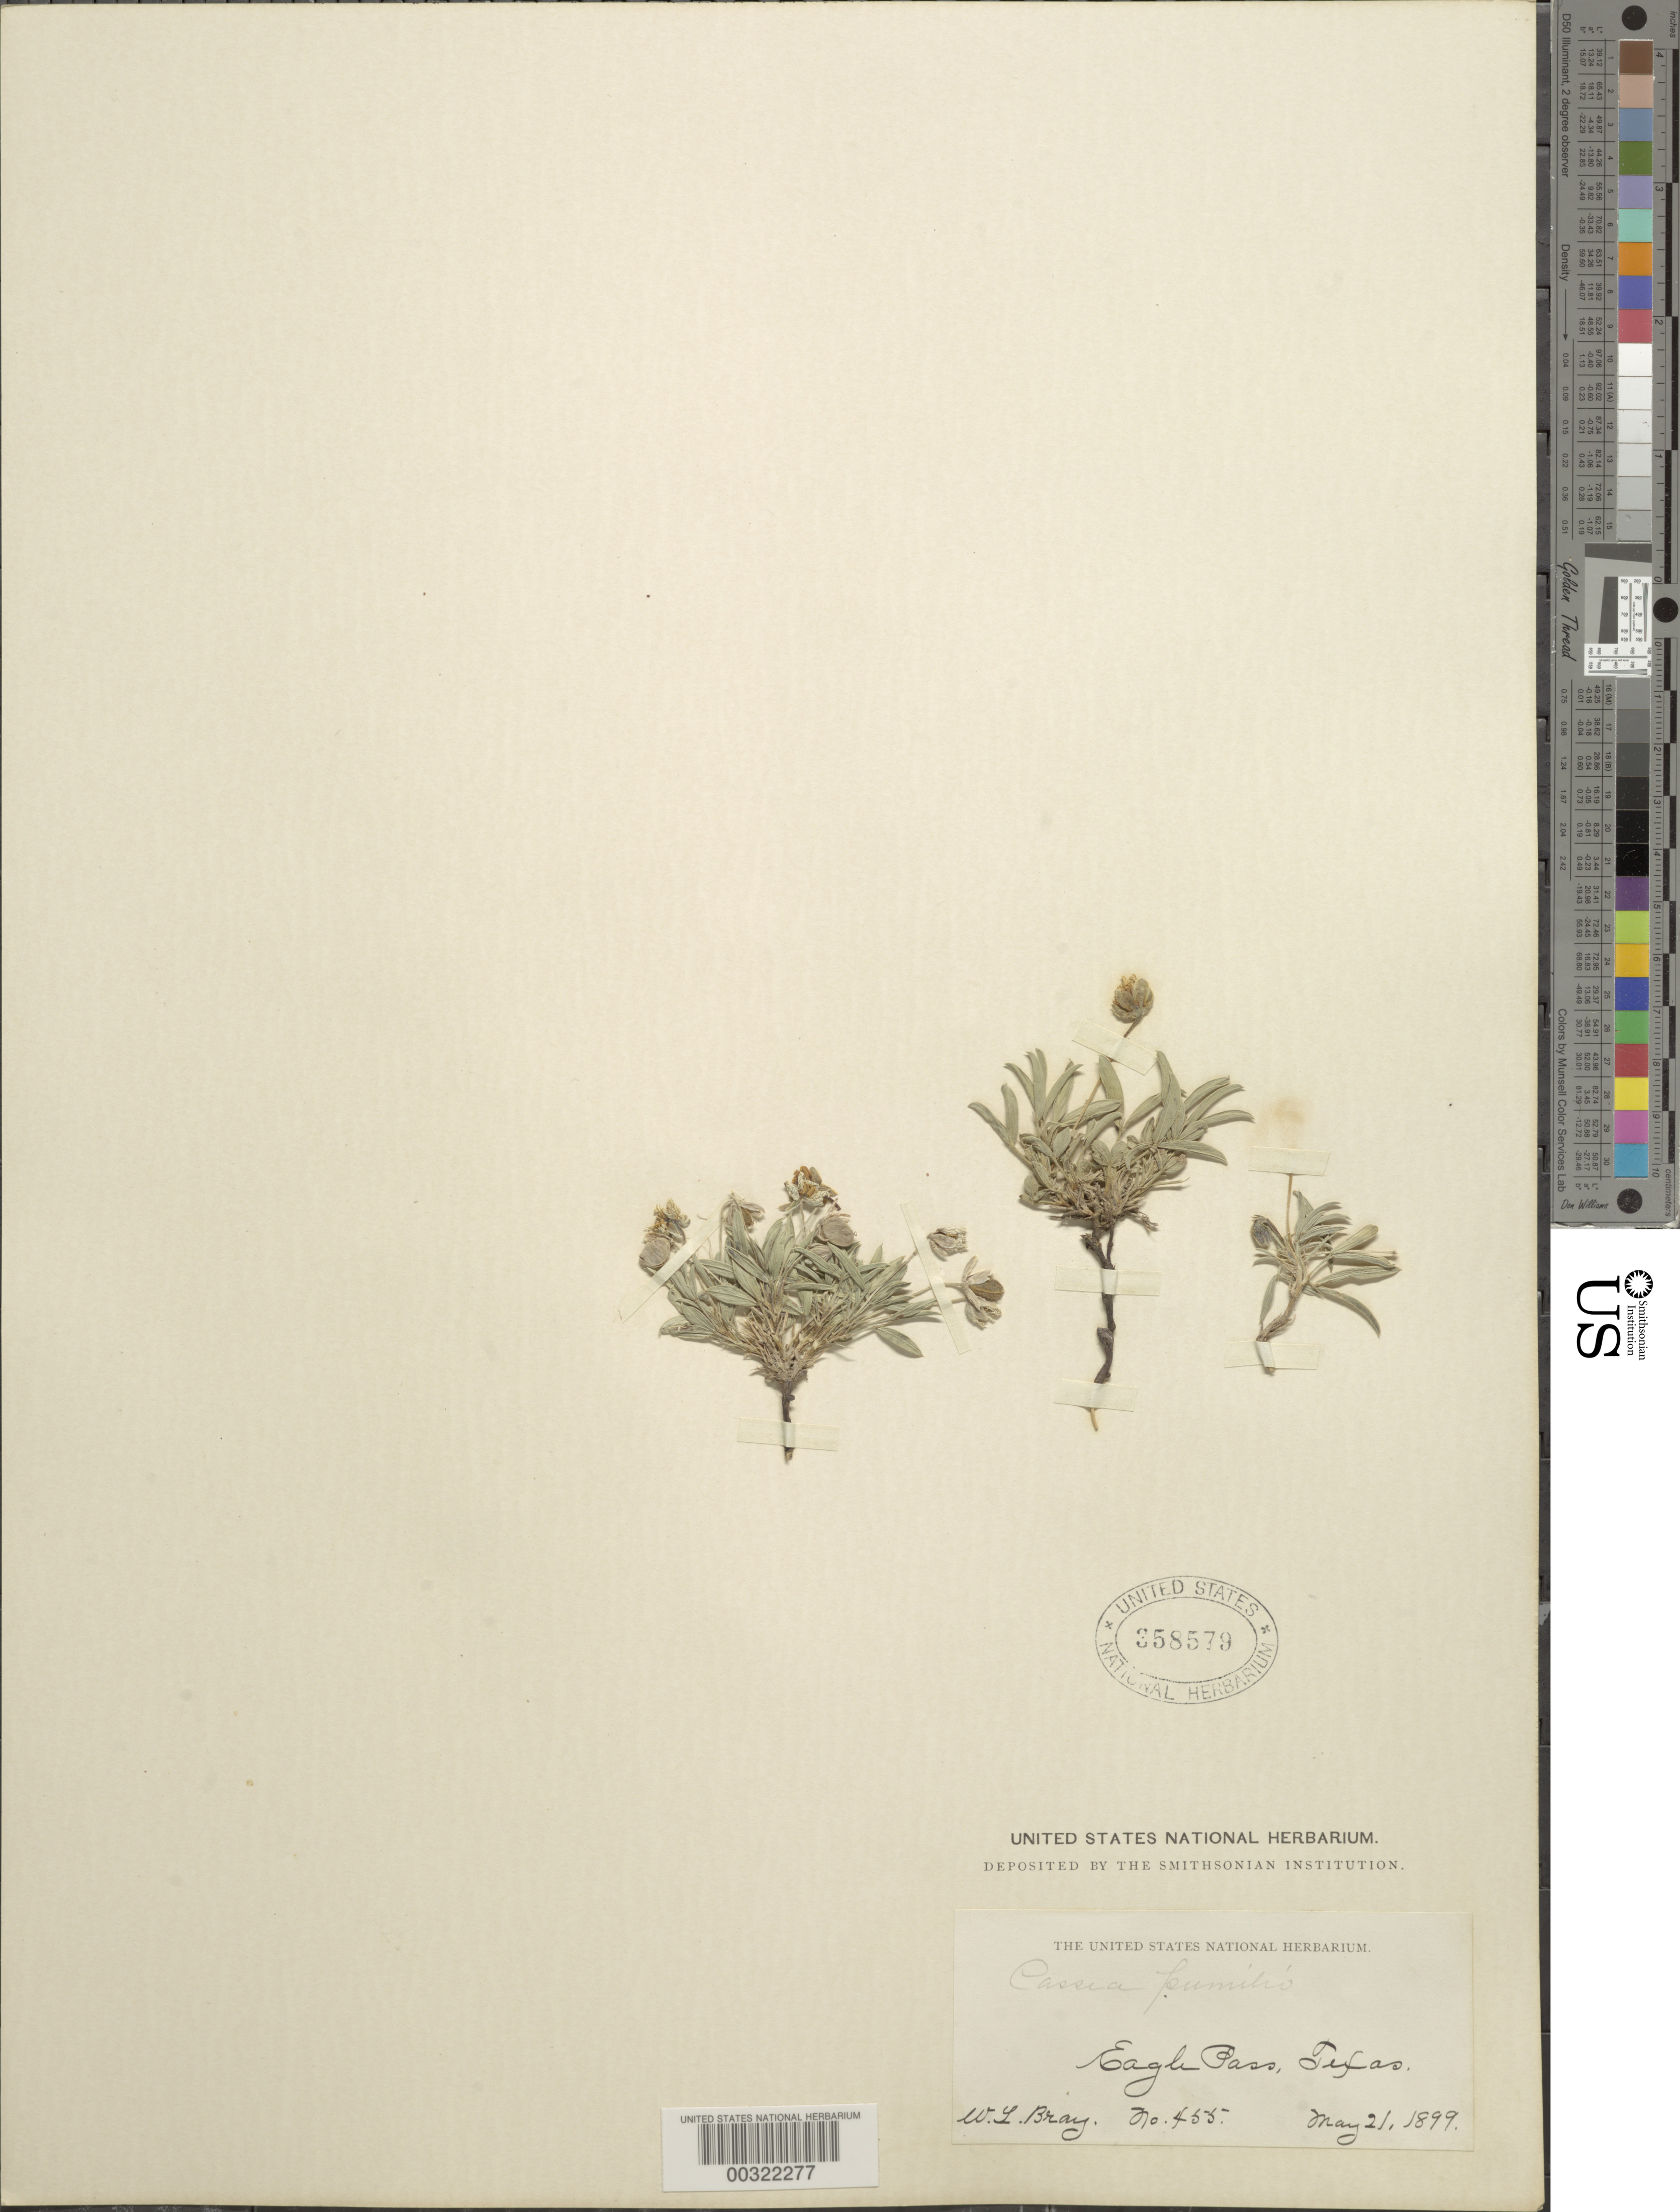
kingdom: Plantae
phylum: Tracheophyta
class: Magnoliopsida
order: Fabales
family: Fabaceae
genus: Senna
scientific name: Senna pumilio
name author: (A. Gray) H.S. Irwin & Barneby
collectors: W. L. Bray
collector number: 455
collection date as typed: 21 May 1899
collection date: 1899-05-21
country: United States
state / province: Texas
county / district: Maverick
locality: Eagle pass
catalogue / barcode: US 358579